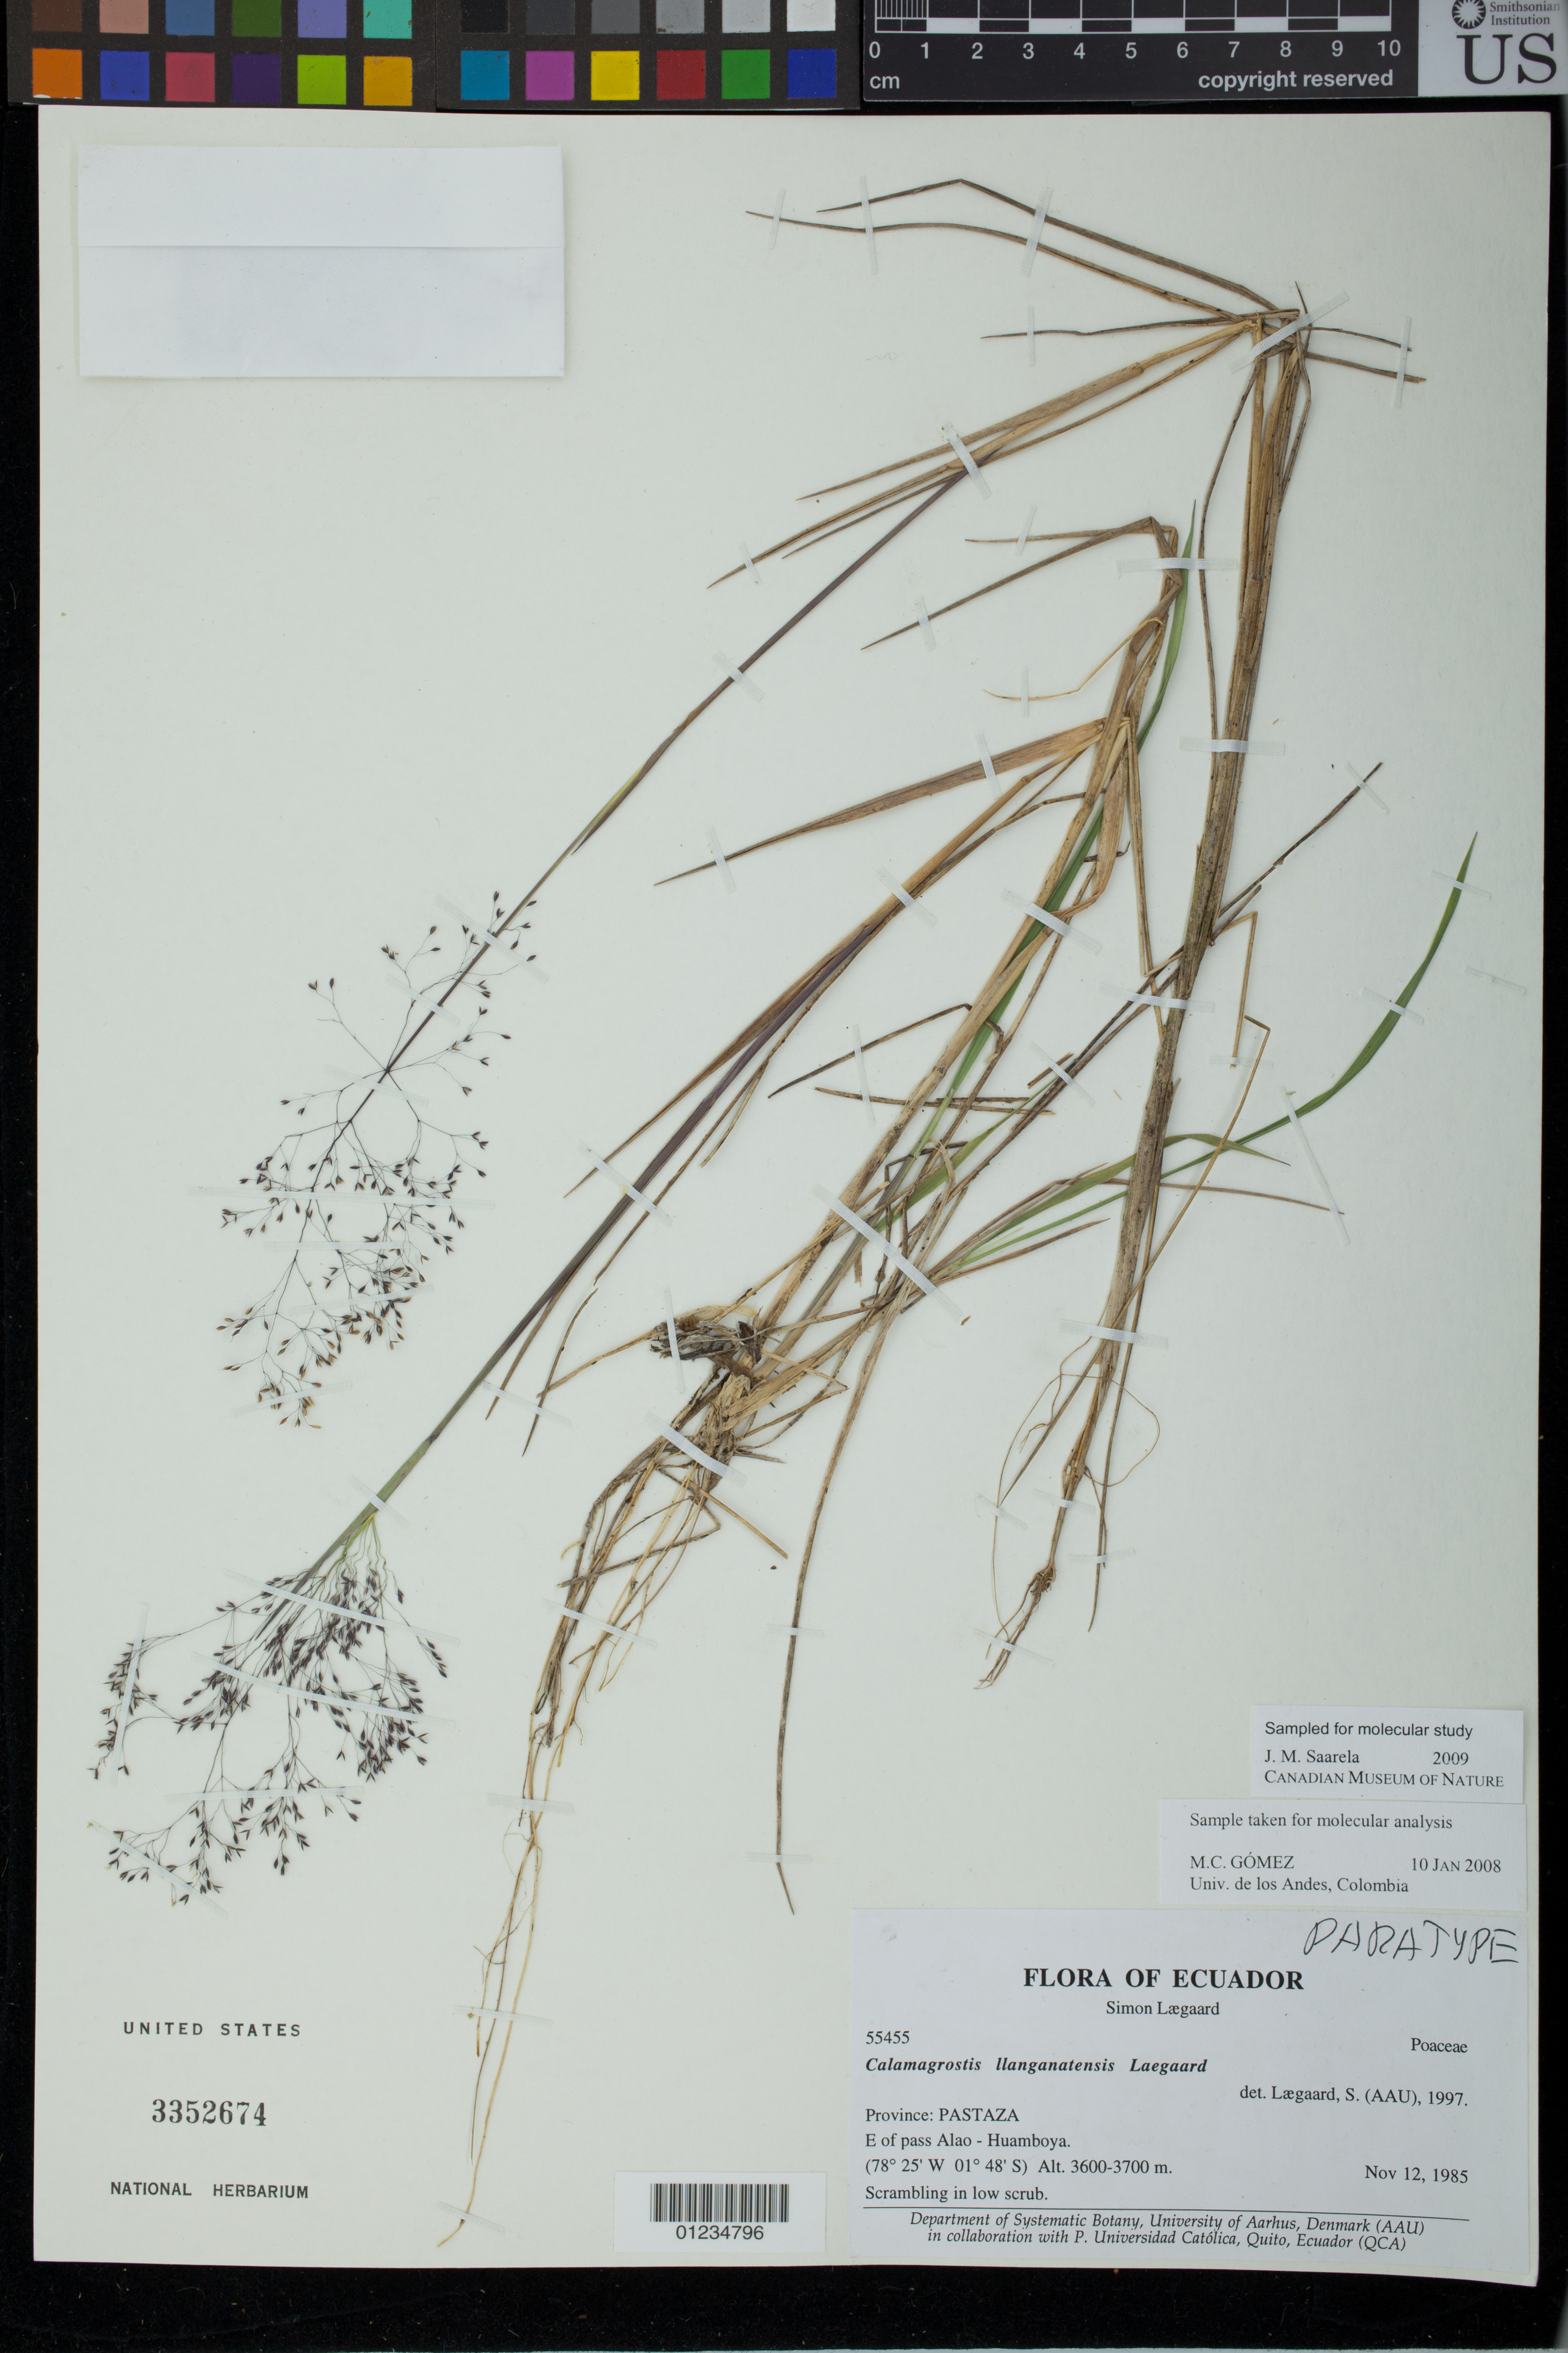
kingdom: Plantae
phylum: Tracheophyta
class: Liliopsida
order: Poales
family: Poaceae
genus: Calamagrostis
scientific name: Calamagrostis llanganatensis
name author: Lægaard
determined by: Lægaard, S., (AAU), University of Aarhus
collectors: S. Lægaard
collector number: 55455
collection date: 1985-11-12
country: Ecuador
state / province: Pastaza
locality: E of pass Alao - Huamboya.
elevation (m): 3600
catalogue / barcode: US 3352674